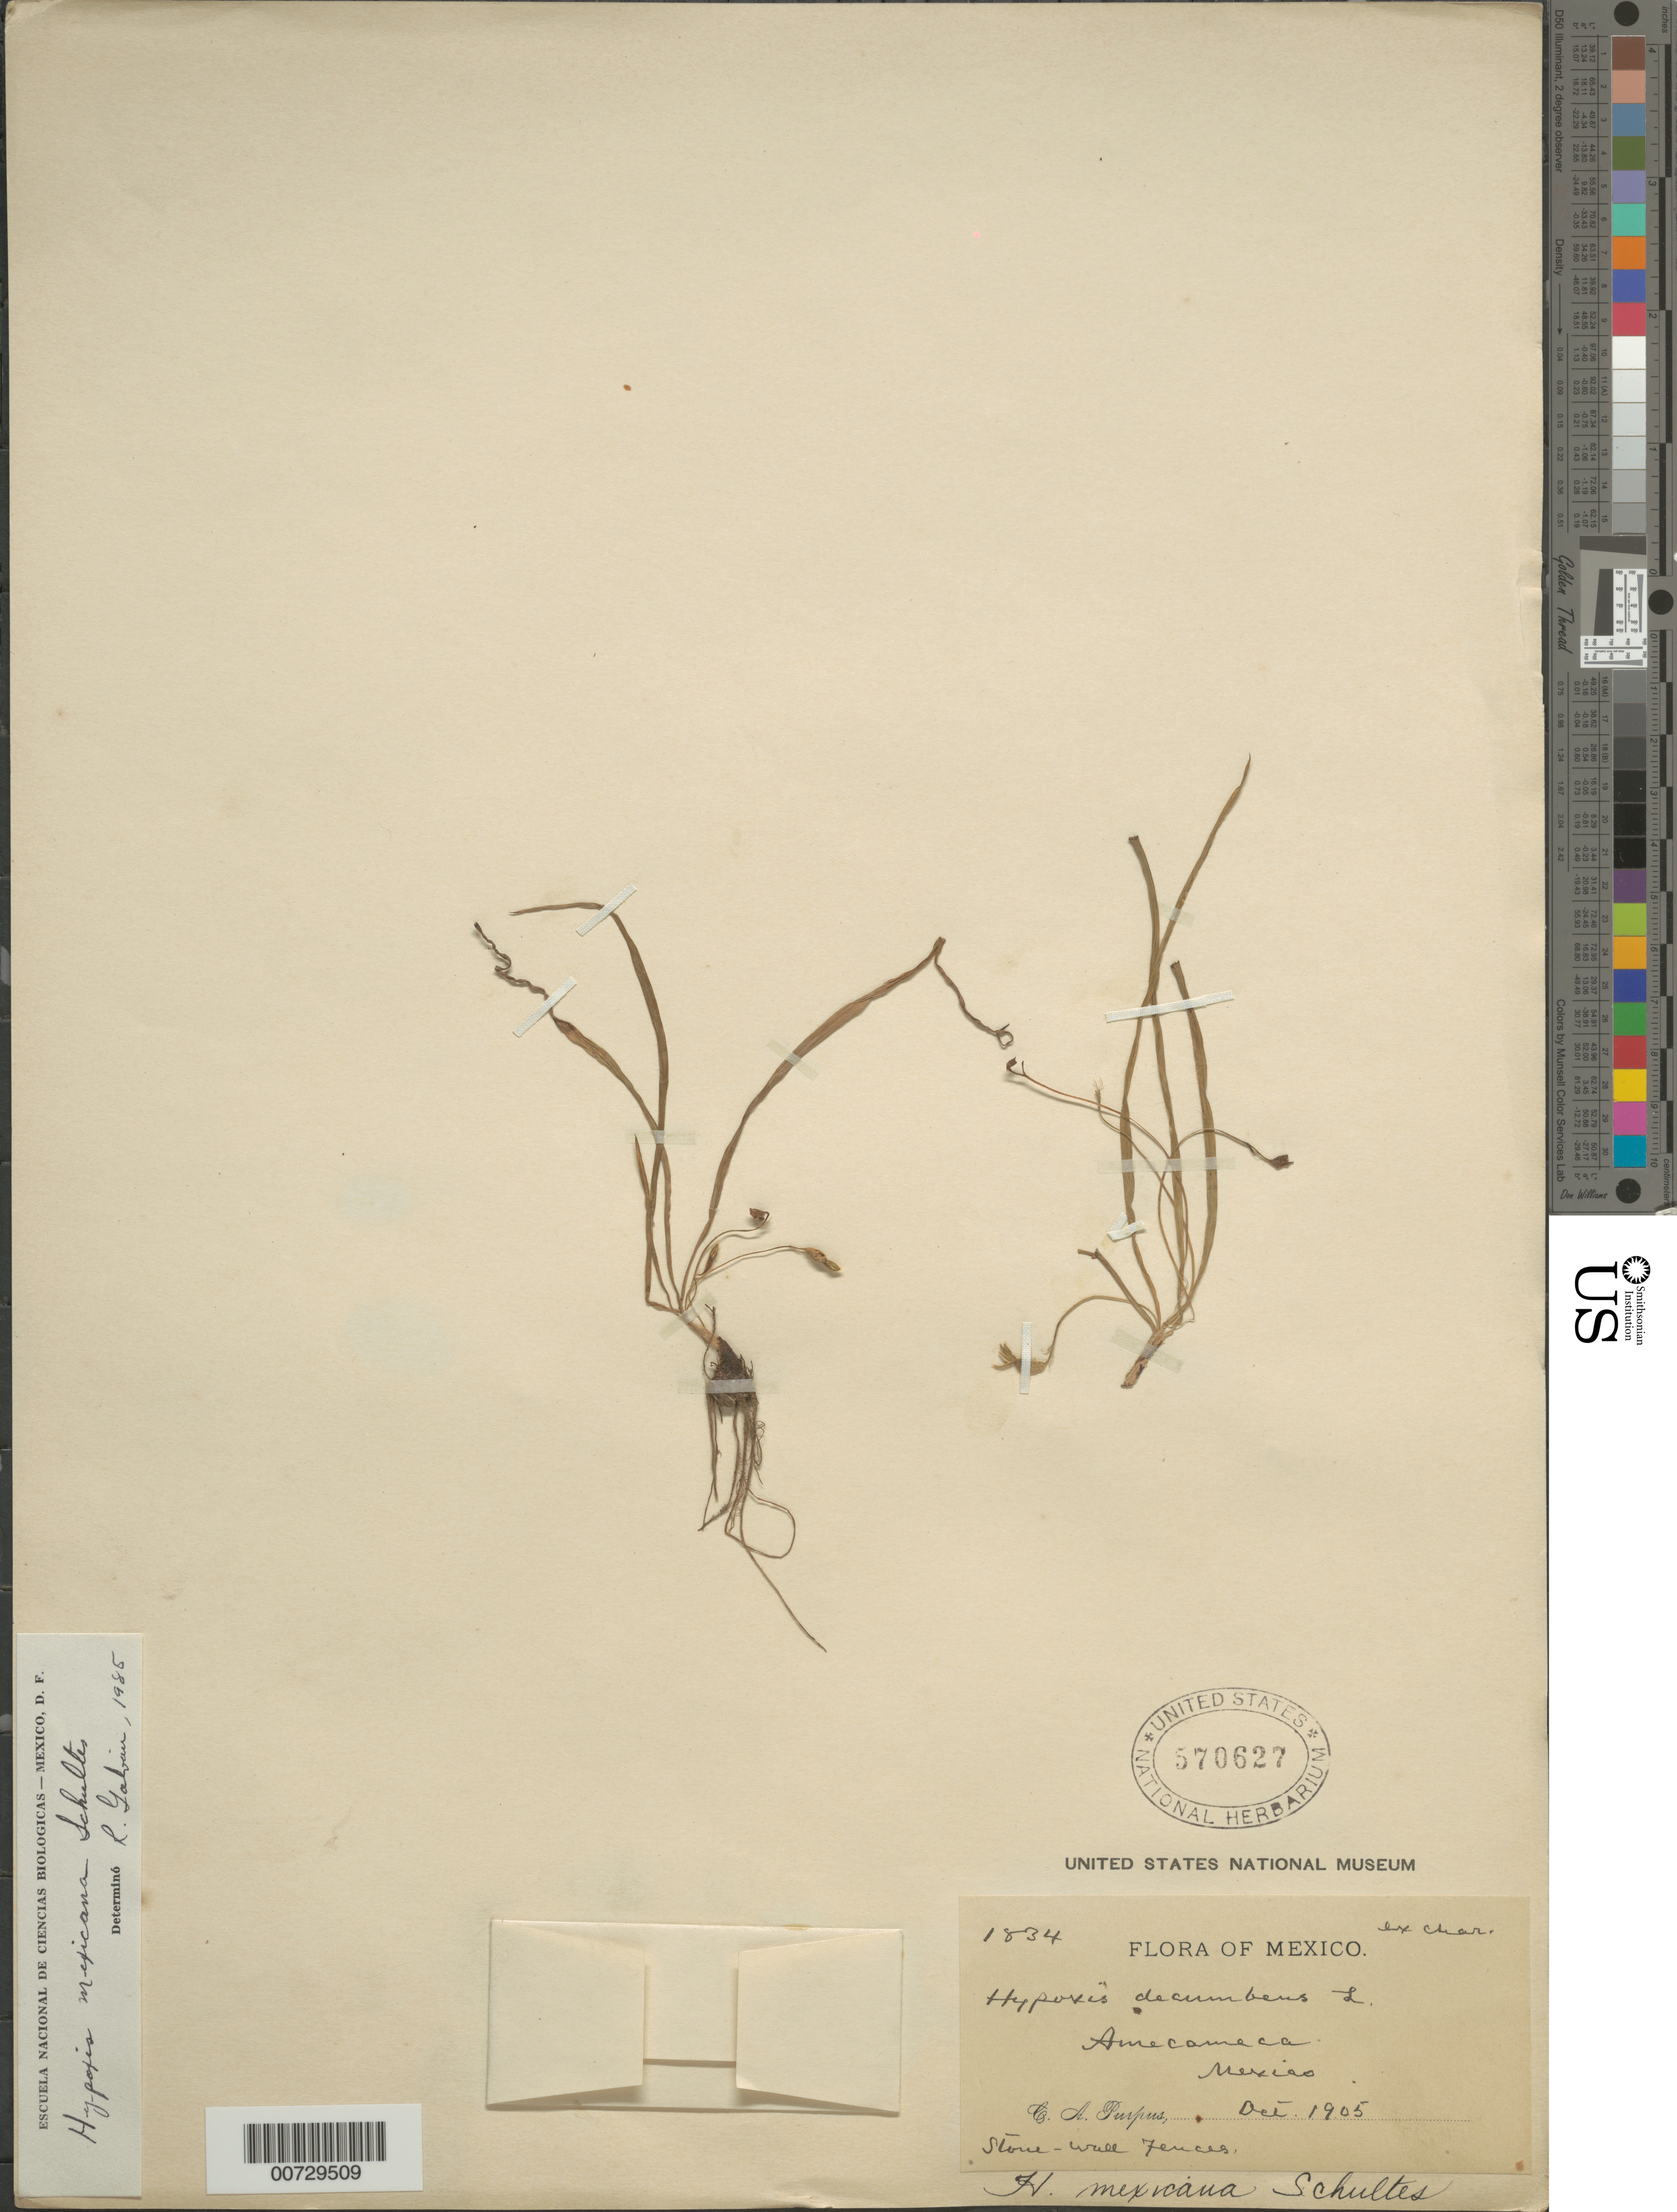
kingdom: Plantae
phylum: Tracheophyta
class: Liliopsida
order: Asparagales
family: Hypoxidaceae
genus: Hypoxis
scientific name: Hypoxis mexicana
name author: Schult. & Schult. f.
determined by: Galván, R.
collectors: C. A. Purpus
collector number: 1834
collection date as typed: Oct 1905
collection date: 1905-10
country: Mexico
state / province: México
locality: Ixtaccihuatl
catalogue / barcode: US 570627